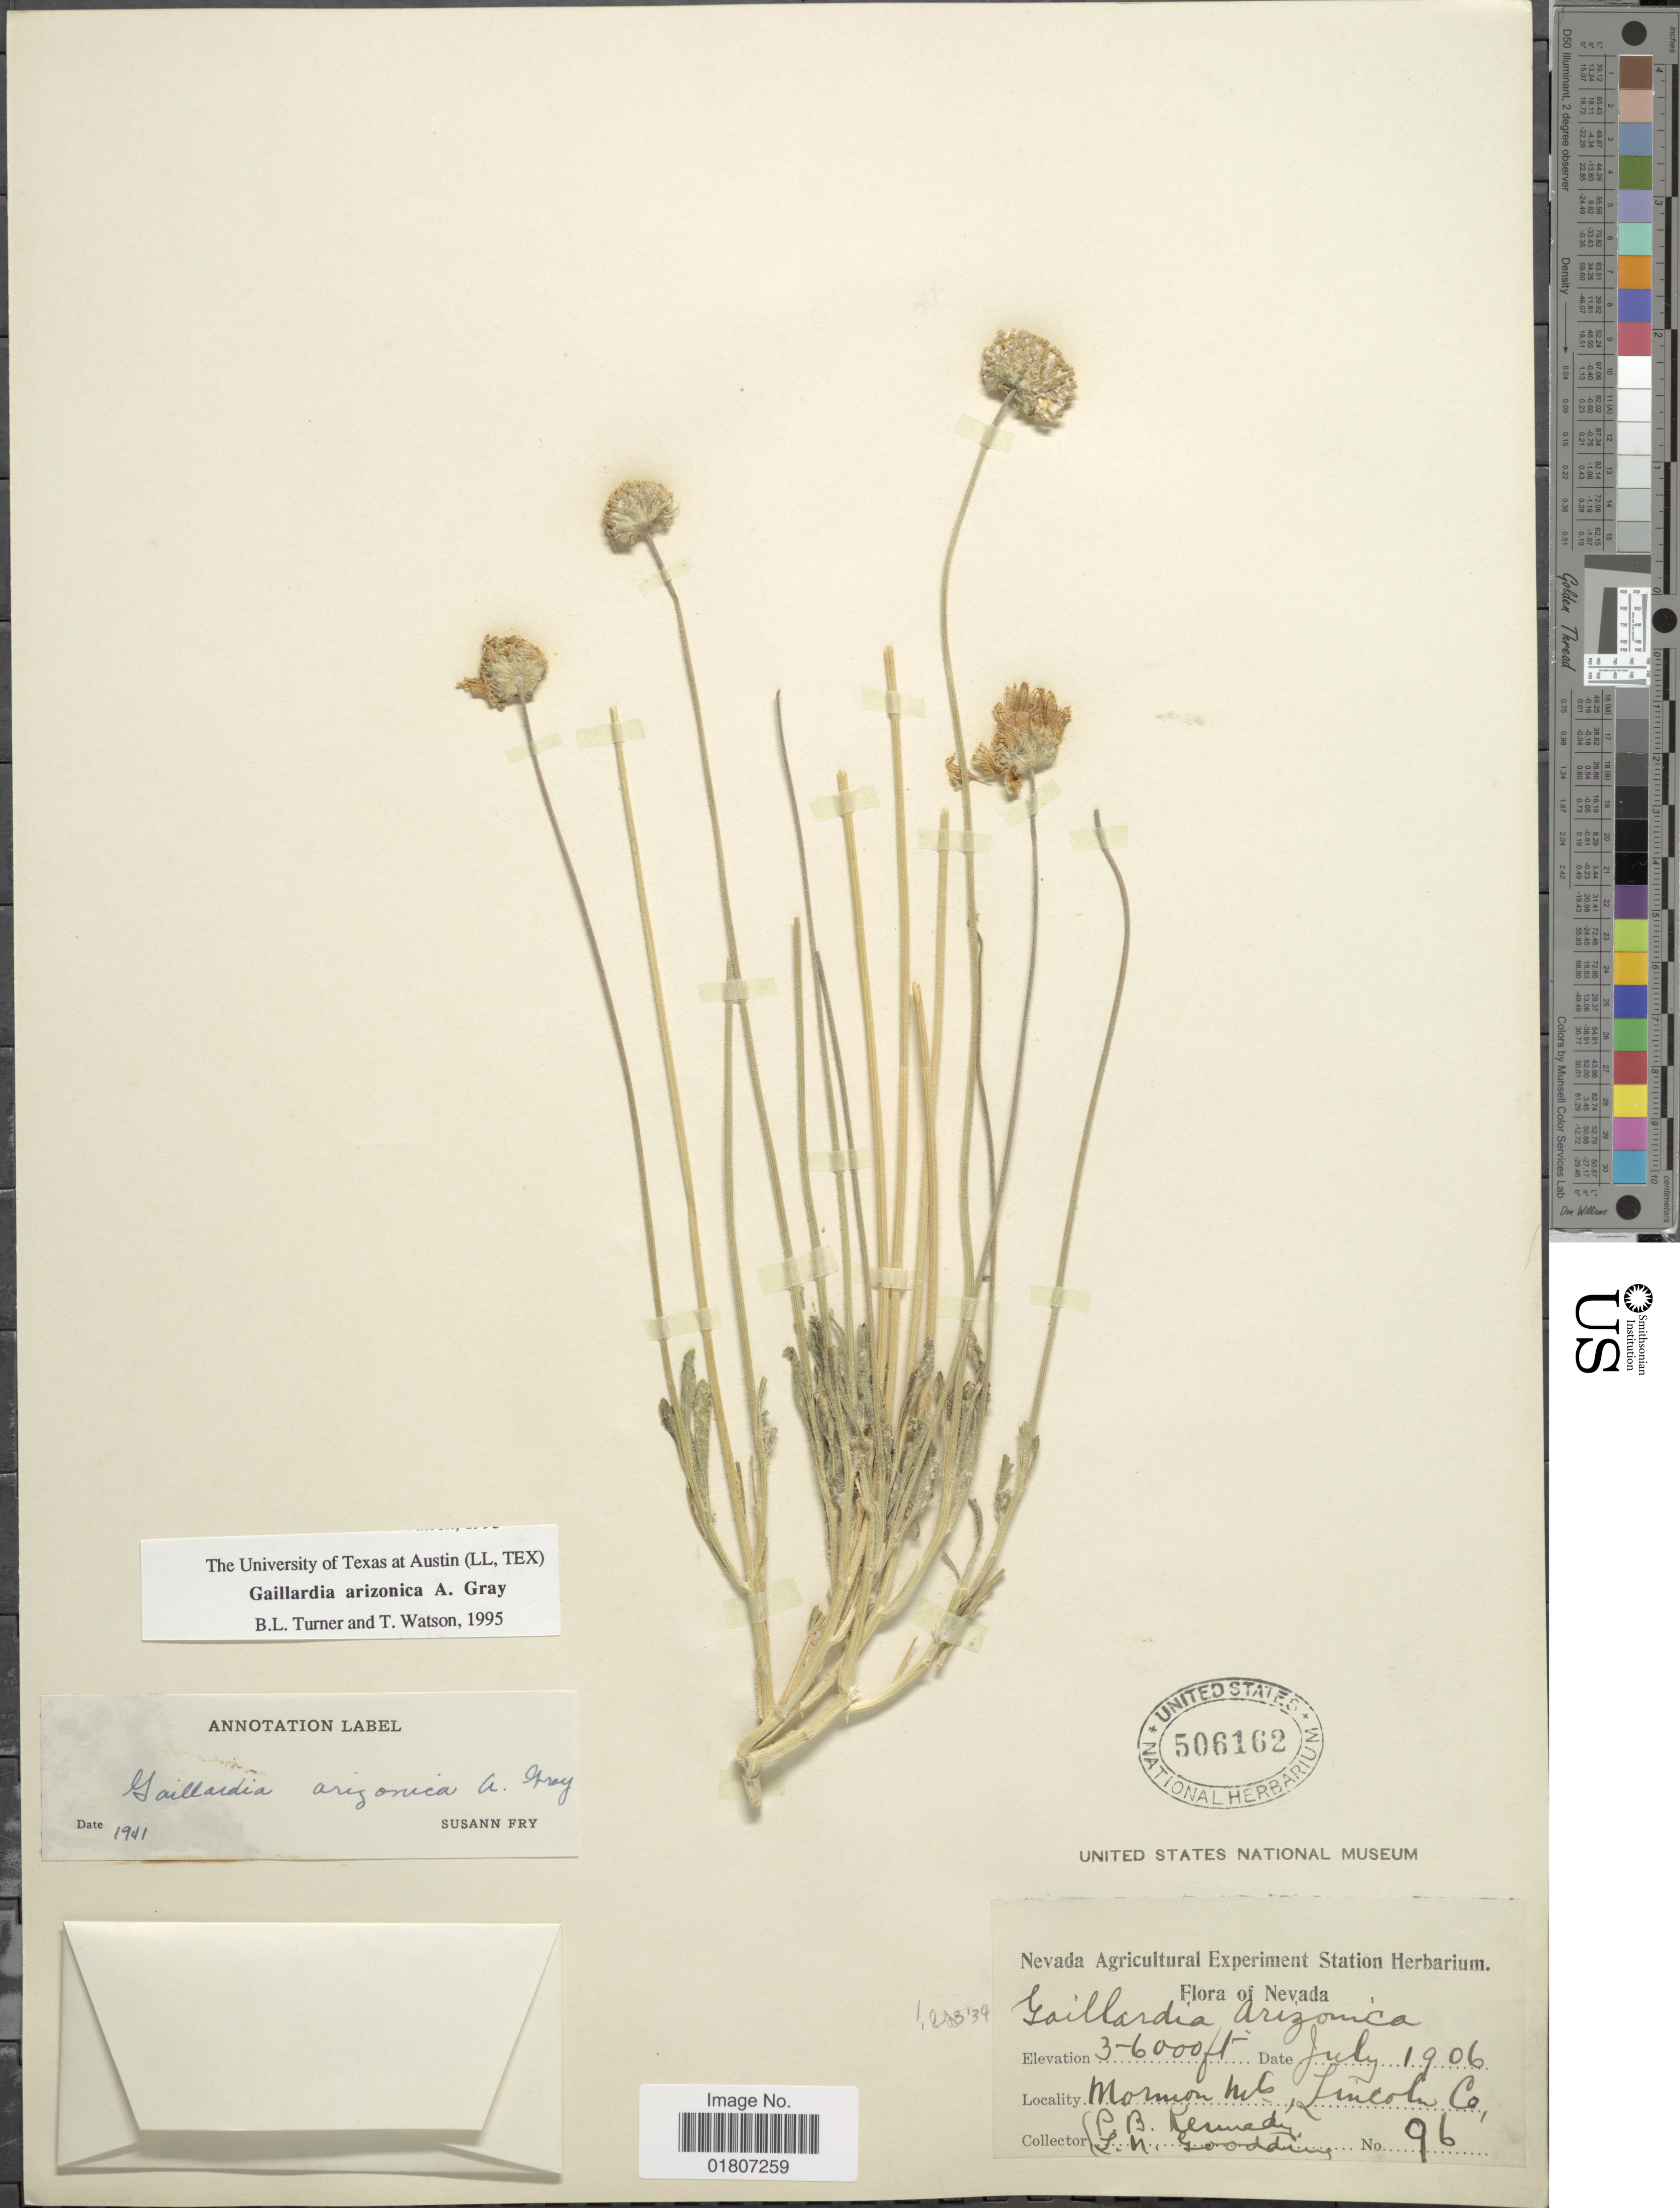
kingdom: Plantae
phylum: Tracheophyta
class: Magnoliopsida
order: Asterales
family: Asteraceae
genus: Gaillardia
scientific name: Gaillardia arizonica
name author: A. Gray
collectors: P. B. Kennedy & L. N. Goodding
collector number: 96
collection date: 1906-07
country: United States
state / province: Nevada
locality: Mormon Mts., Lincoln Co.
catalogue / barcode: US 506162